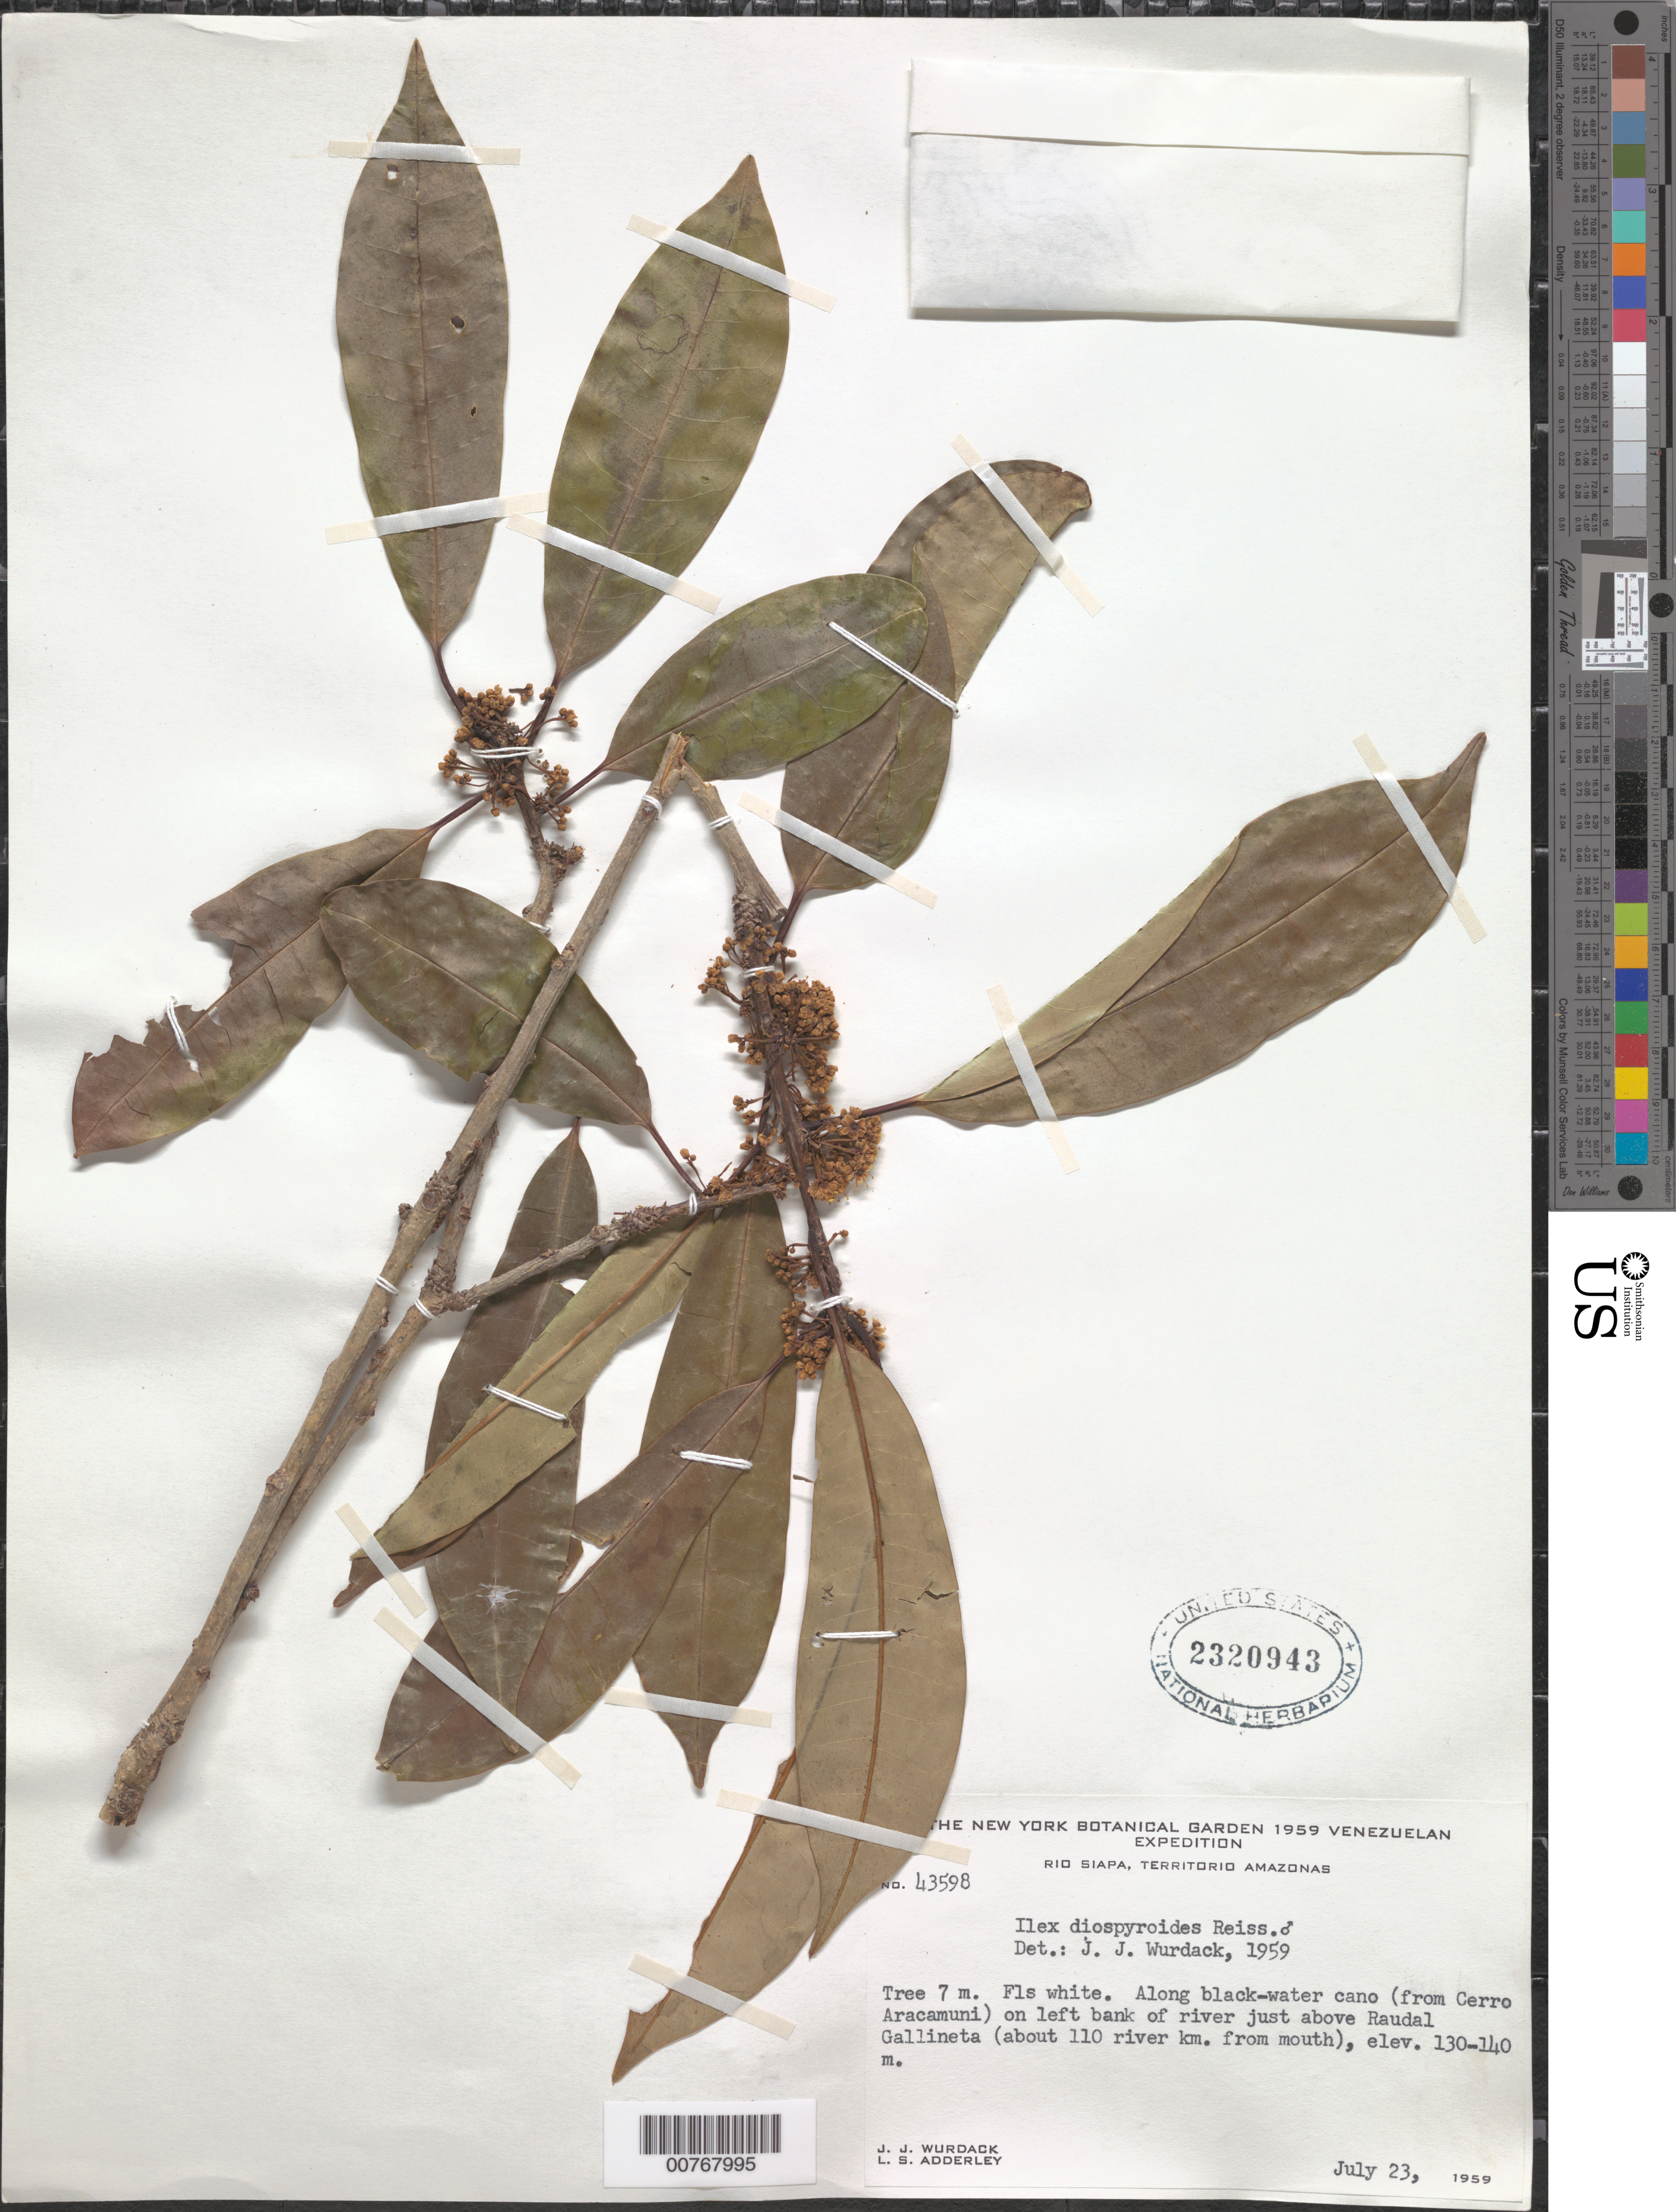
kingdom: Plantae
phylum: Tracheophyta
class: Magnoliopsida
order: Aquifoliales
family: Aquifoliaceae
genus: Ilex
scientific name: Ilex diospyroides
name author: Reissek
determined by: Wurdack, John J., (US), US (UNITED STATES)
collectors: J. J. Wurdack & L. S. Adderley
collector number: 43598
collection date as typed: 23-Jul-59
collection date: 1959-07-23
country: Venezuela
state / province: Amazonas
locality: Río Siapa, just above Raudal Gallineta (about 110 river km from mouth); along black-water caño (from Cerro Aracamuni)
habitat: Black-water caño (from Cerro Aracamuni) on left bank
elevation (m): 130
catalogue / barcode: US 2320943